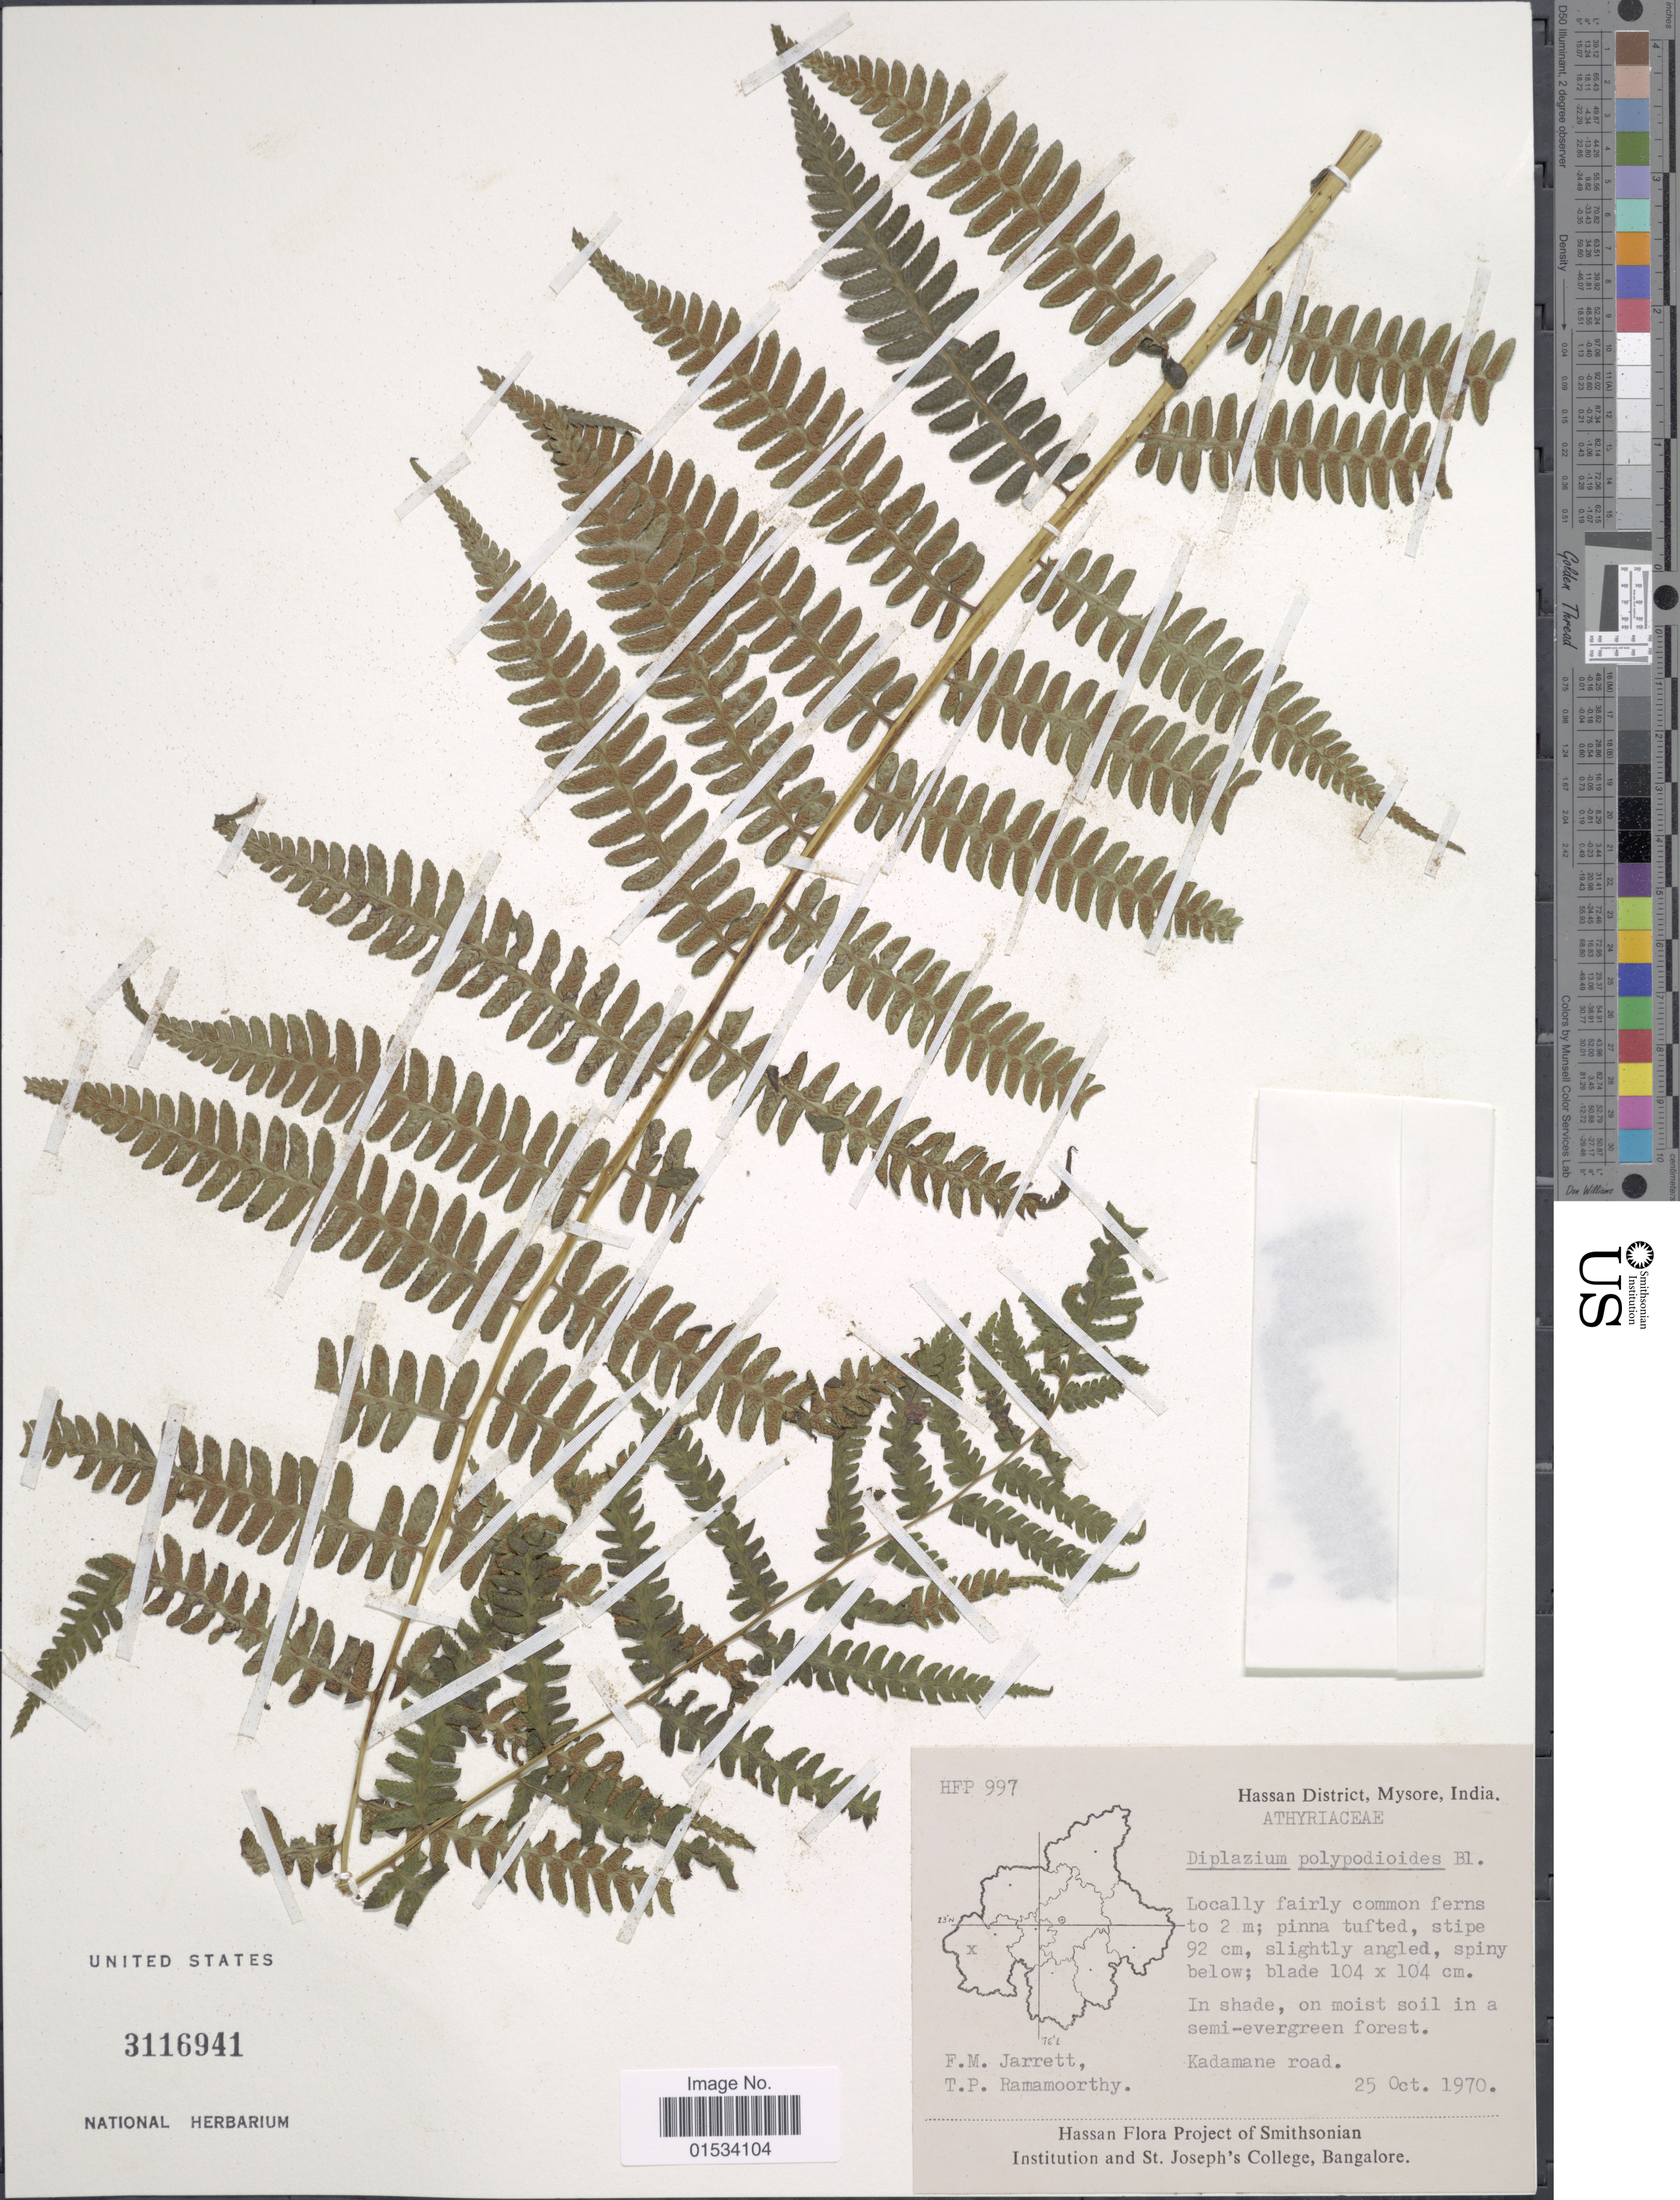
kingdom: Plantae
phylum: Tracheophyta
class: Polypodiopsida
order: Polypodiales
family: Athyriaceae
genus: Diplazium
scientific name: Diplazium polypodioides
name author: Blume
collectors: F. M. Jarrett & T. P. Ramamoorthy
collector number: HFP 997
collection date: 1970-10-25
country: India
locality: Hassan District, Mysore, India, Kadamane road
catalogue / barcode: US 3116941